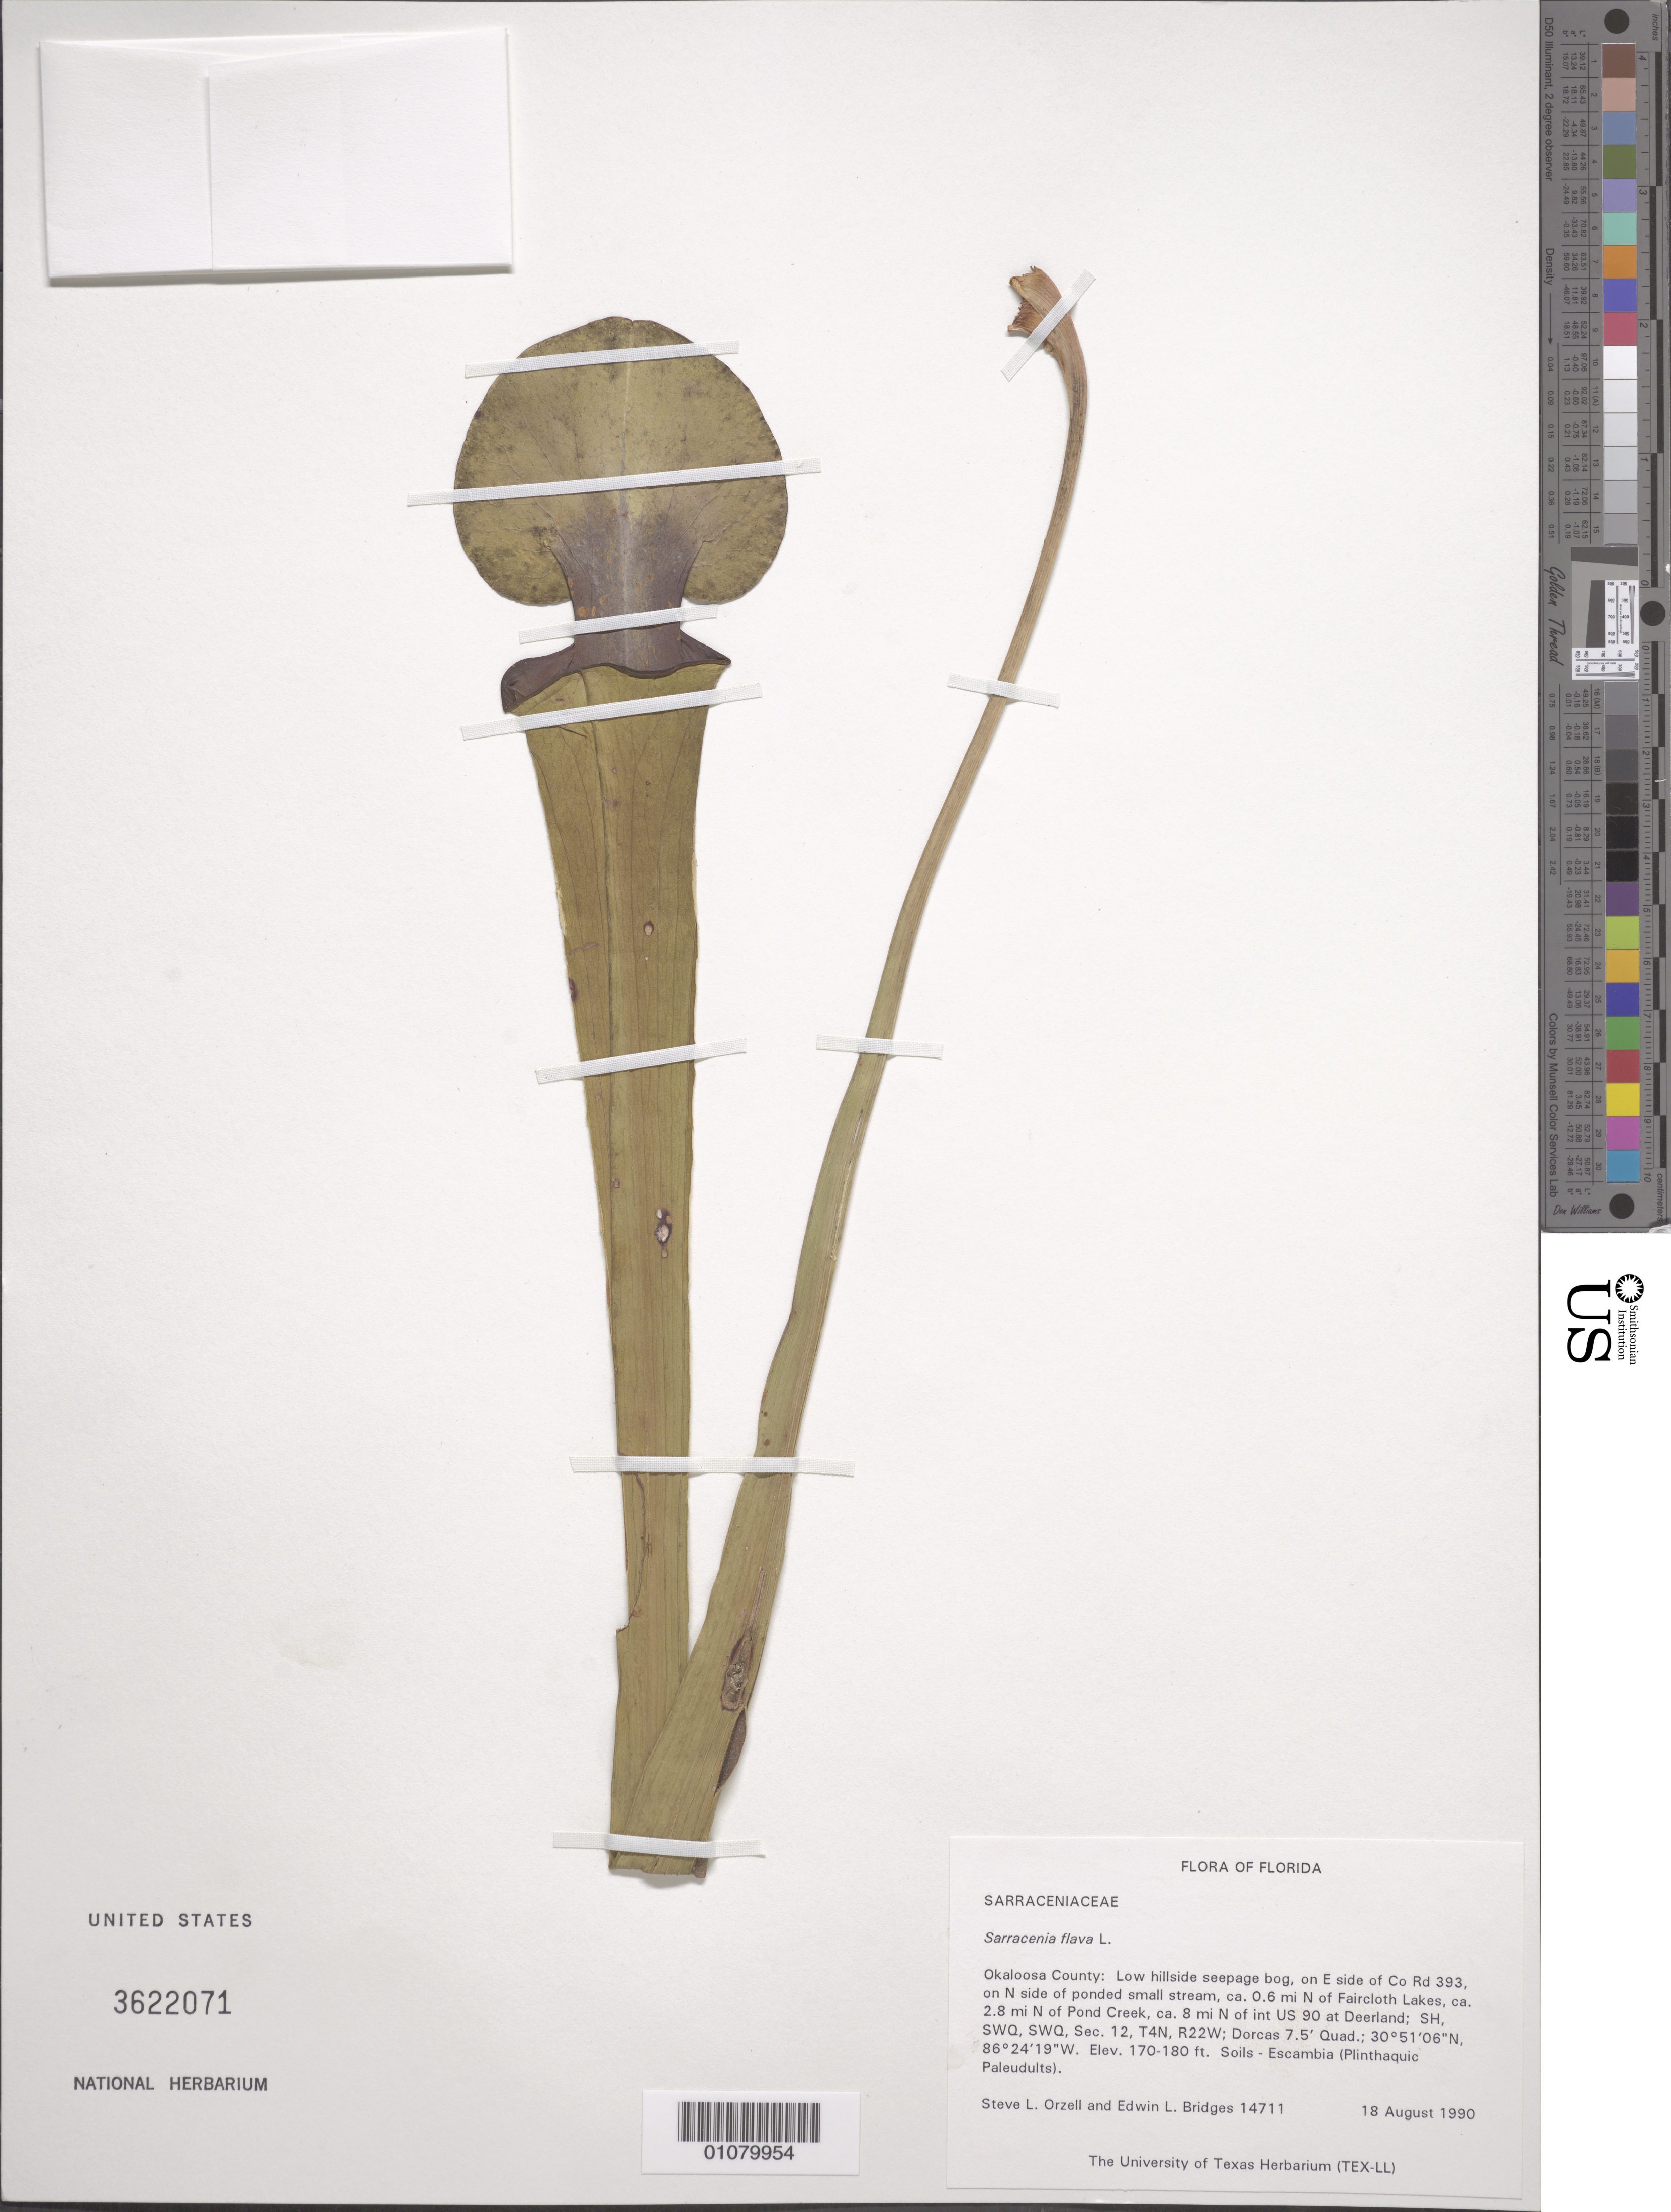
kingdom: Plantae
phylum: Tracheophyta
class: Magnoliopsida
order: Ericales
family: Sarraceniaceae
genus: Sarracenia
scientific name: Sarracenia flava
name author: L.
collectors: S. Orzell & E. Bridges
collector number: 14711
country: United States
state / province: Florida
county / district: Okaloosa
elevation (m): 52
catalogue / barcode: US 3622071